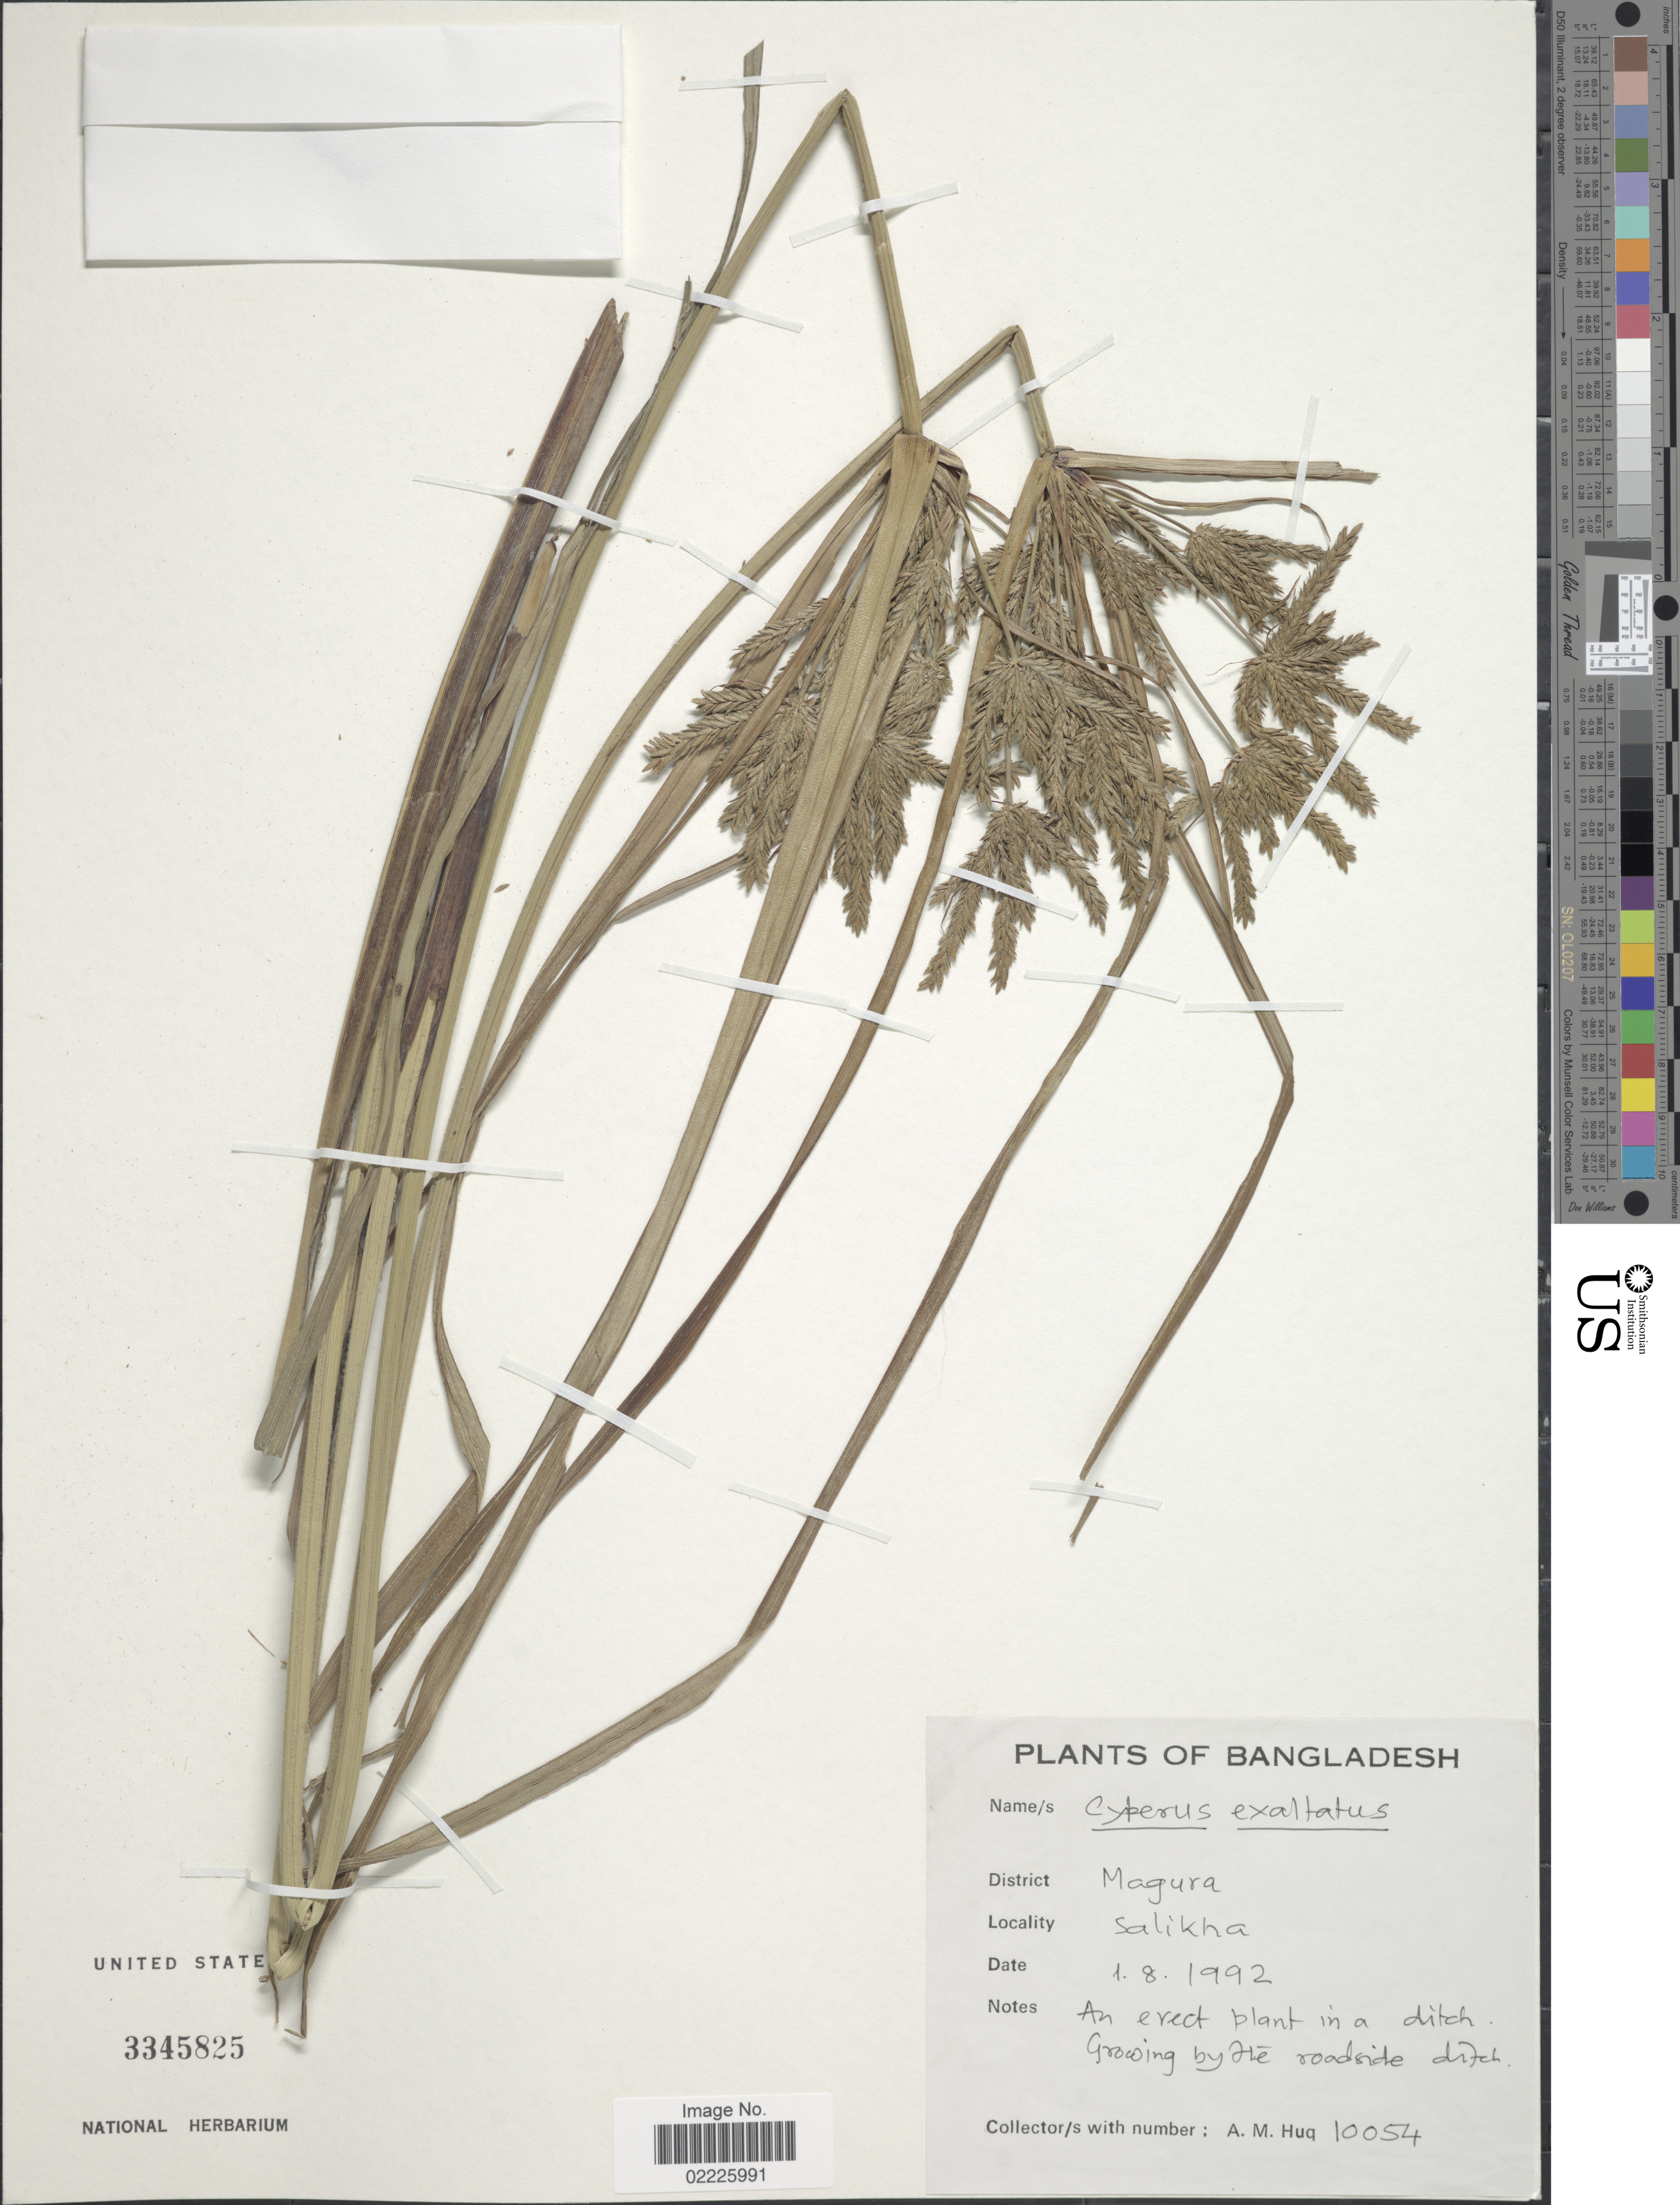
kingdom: Plantae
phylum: Tracheophyta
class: Liliopsida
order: Poales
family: Cyperaceae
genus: Cyperus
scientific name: Cyperus exaltatus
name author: Retz.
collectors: A. M. Huq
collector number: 10054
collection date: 1992-08-01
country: Bangladesh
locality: District Magura, Salikha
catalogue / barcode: US 3345825